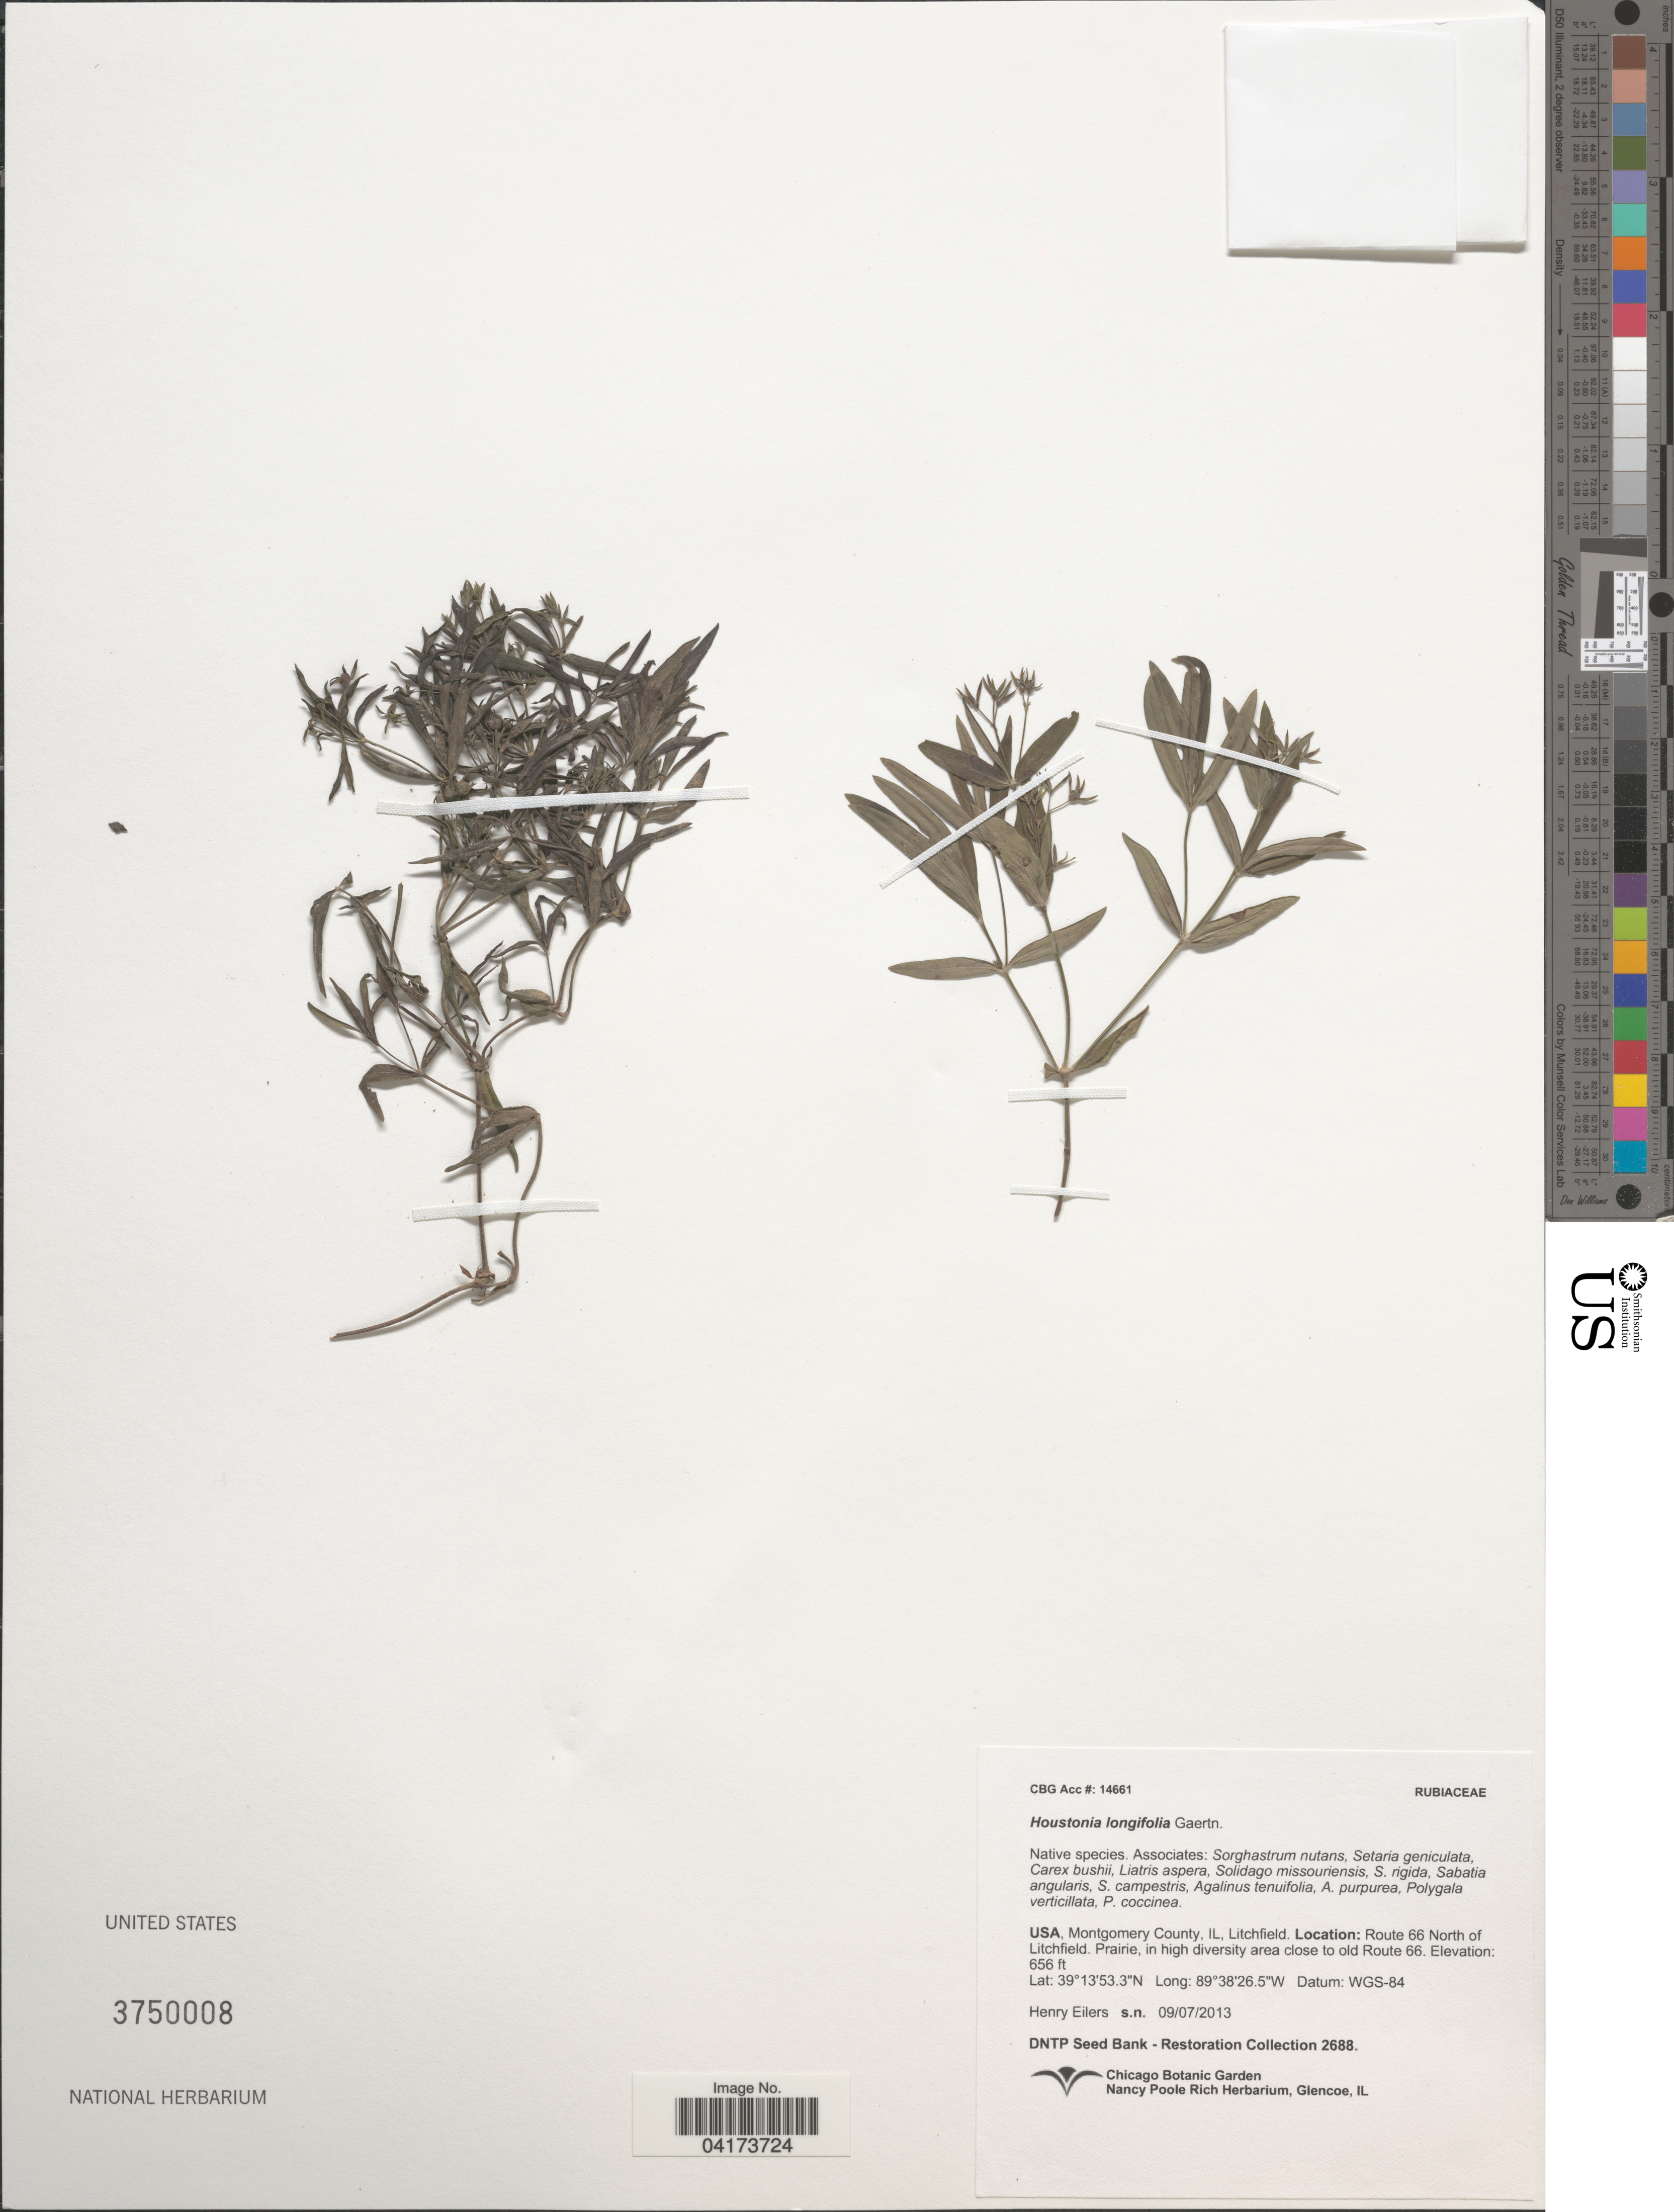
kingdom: Plantae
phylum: Tracheophyta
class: Magnoliopsida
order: Gentianales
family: Rubiaceae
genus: Houstonia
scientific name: Houstonia longifolia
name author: Gaertn.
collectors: H. Eilers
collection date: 2013-09-07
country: United States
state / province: Illinois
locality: Montgomery County, Litchfield. Route 66 North of Litchfield. Prairie, in high diversity area to old Route 66.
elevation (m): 200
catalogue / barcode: US 3750008